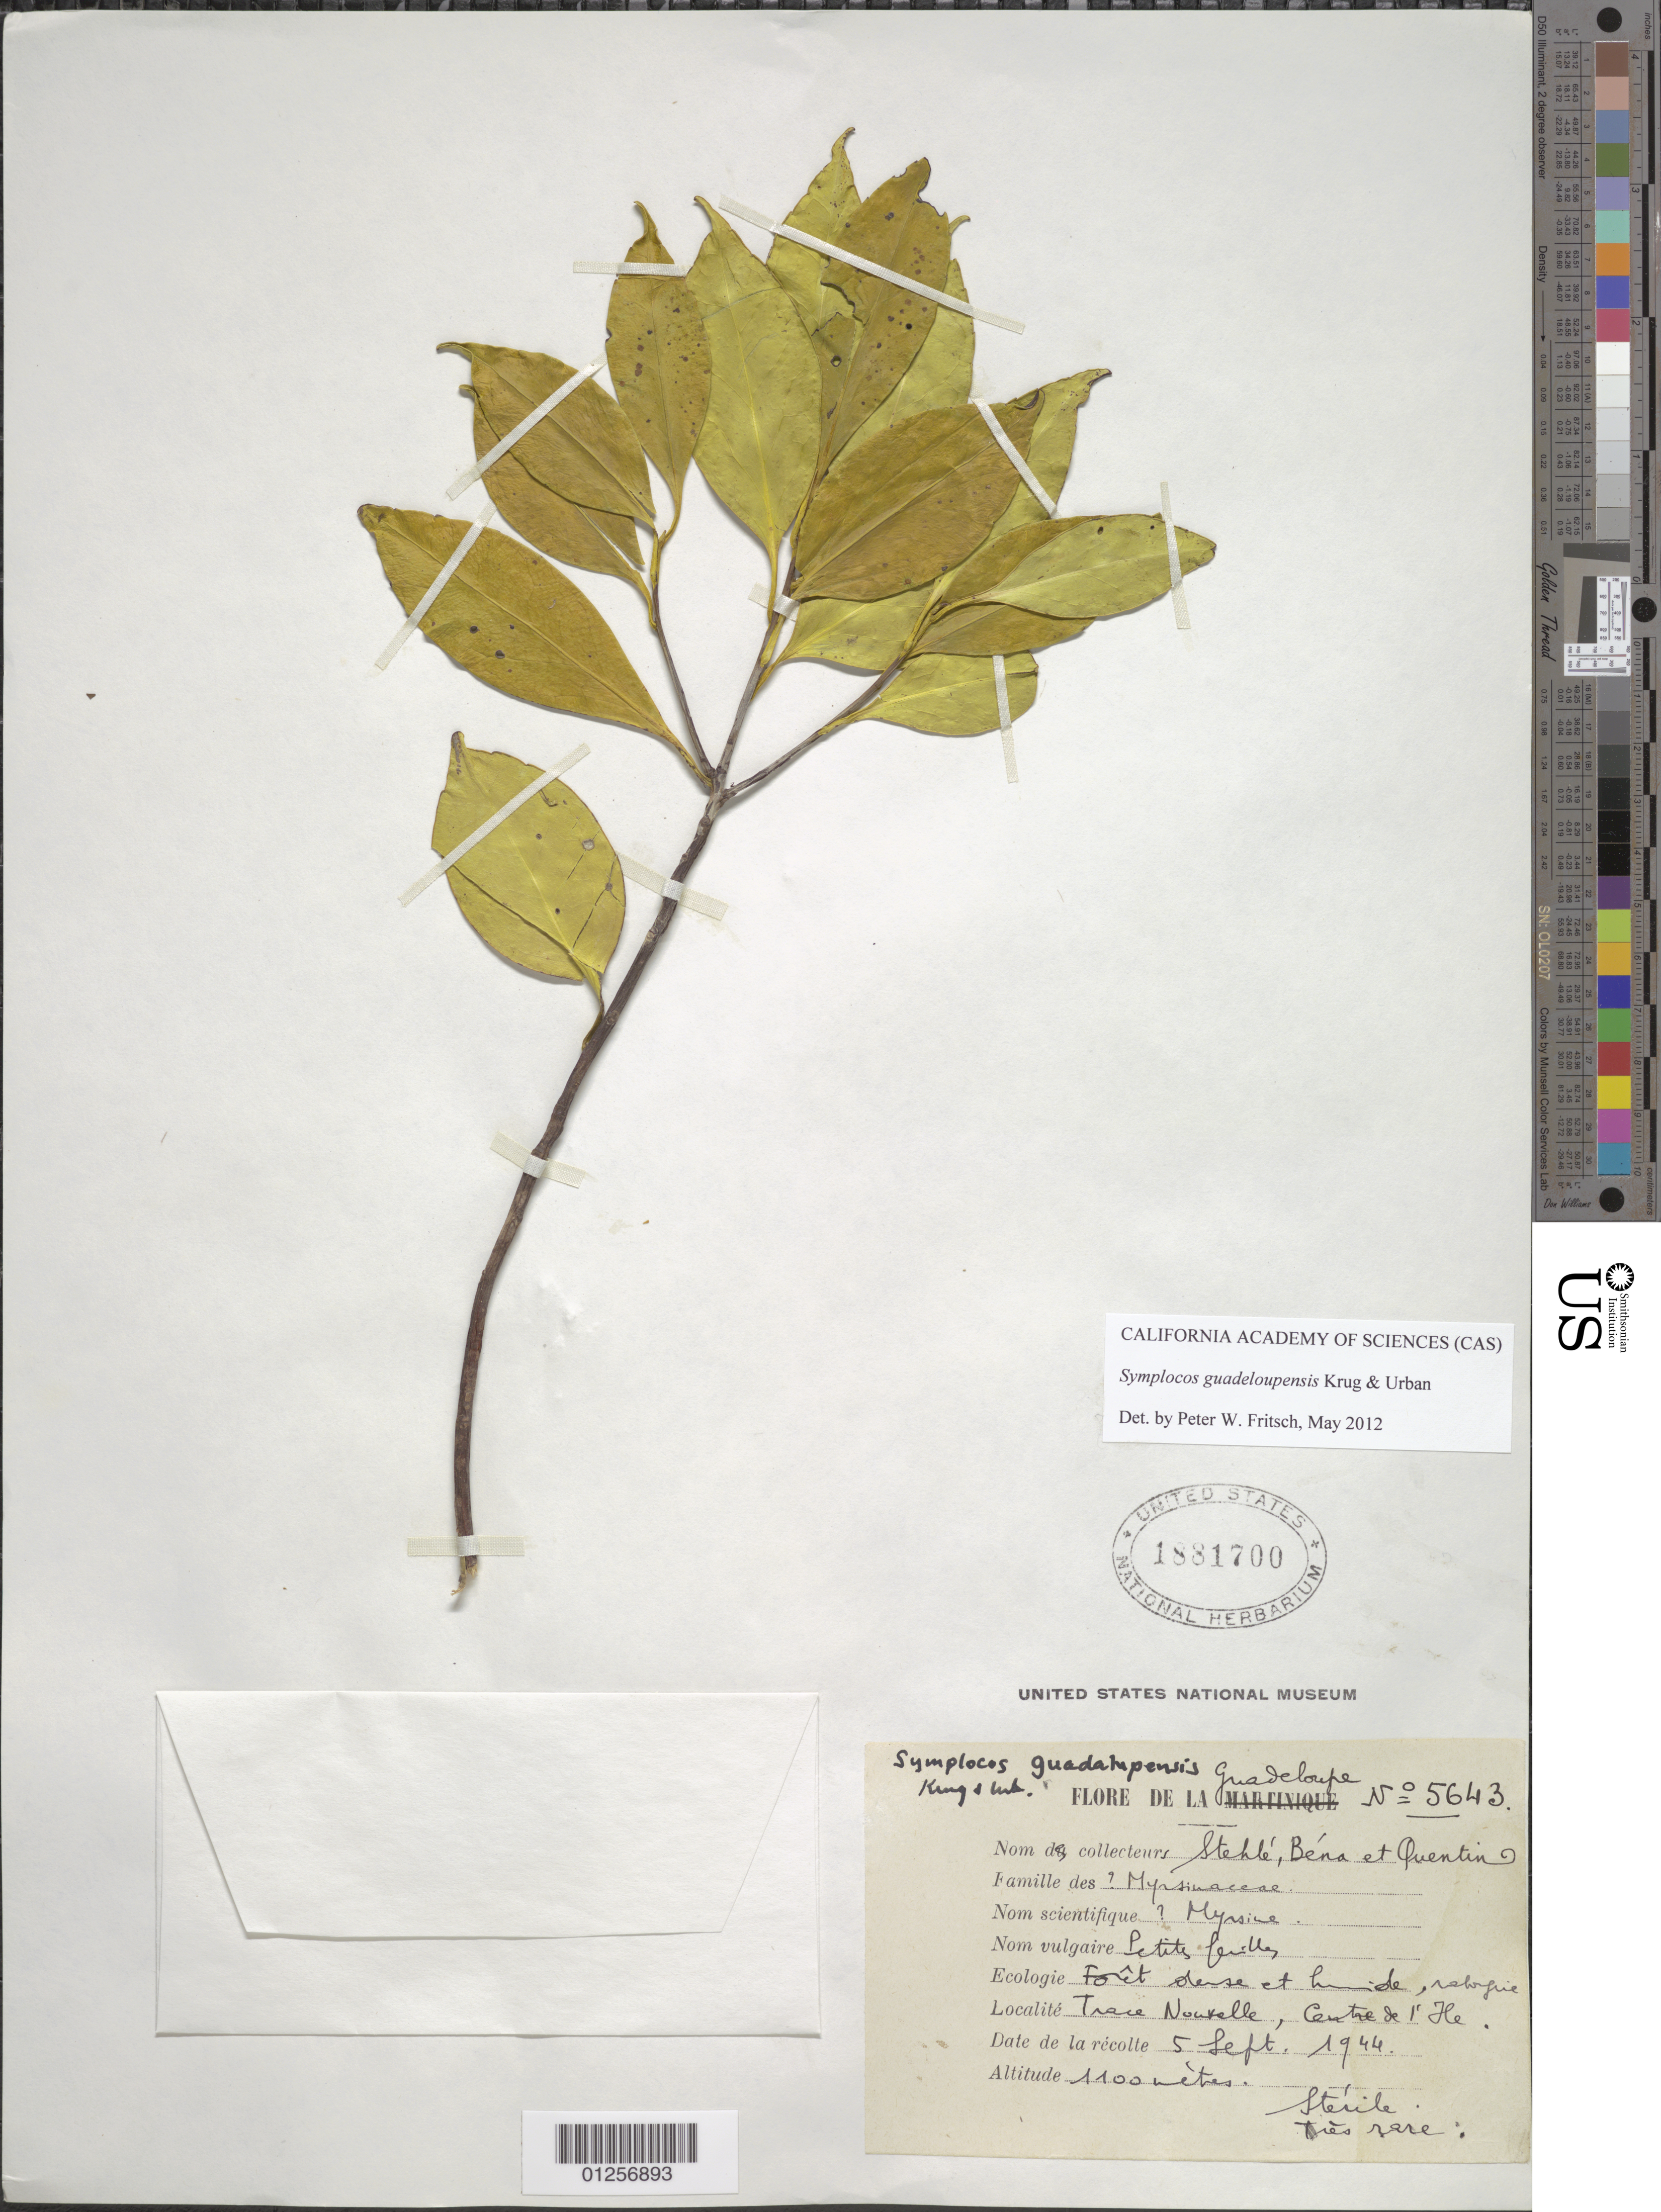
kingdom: Plantae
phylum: Tracheophyta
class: Magnoliopsida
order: Ericales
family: Symplocaceae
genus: Symplocos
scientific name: Symplocos guadeloupensis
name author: Krug & Urb.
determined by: Fritsch, Peter W.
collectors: H. Stehlé, -. Béna & L. Quentin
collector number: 5643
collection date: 1944-09-05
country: Guadeloupe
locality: Trace Nouvelle, Centre de l'Ile.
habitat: Forêt dense et humide,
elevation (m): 1100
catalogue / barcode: US 1881700